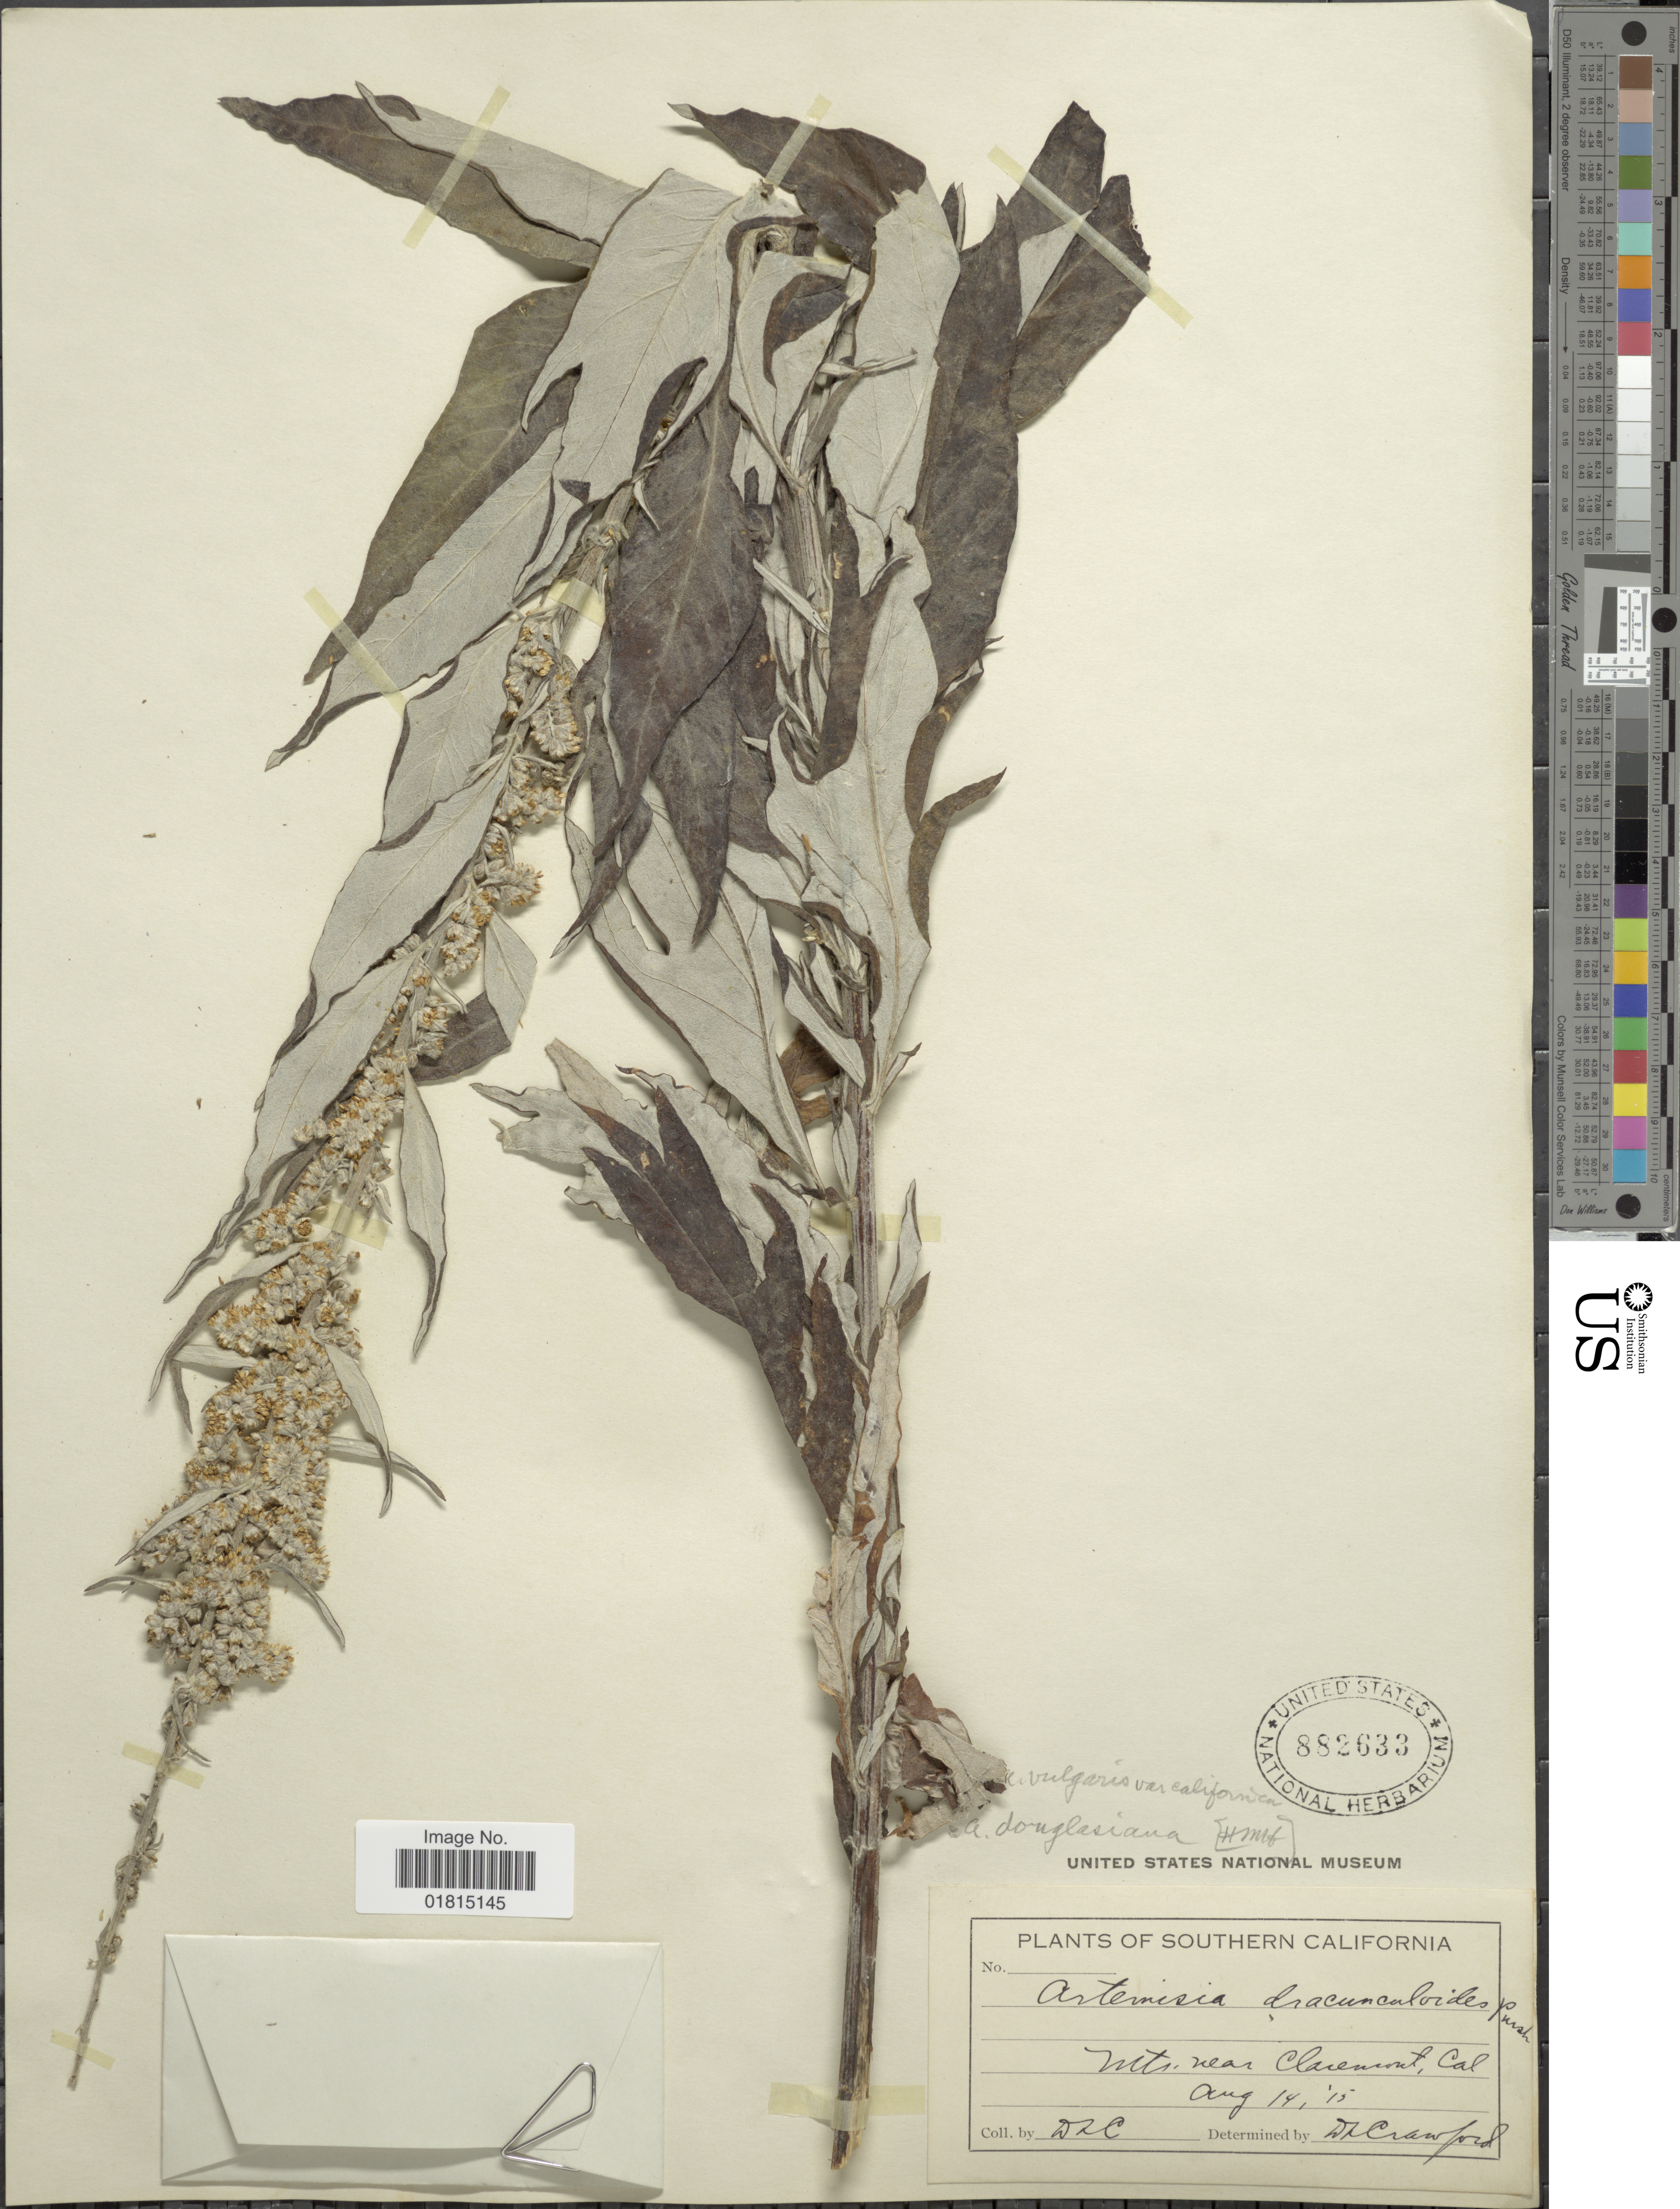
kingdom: Plantae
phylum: Tracheophyta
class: Magnoliopsida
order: Asterales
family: Asteraceae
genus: Artemisia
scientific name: Artemisia douglasiana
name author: Besser ex Hook.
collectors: D. L. Crawford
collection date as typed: Transcribed d/m/y: 14/8/15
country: United States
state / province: California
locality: Mts. near Claremont, Cal.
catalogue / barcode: US 882633